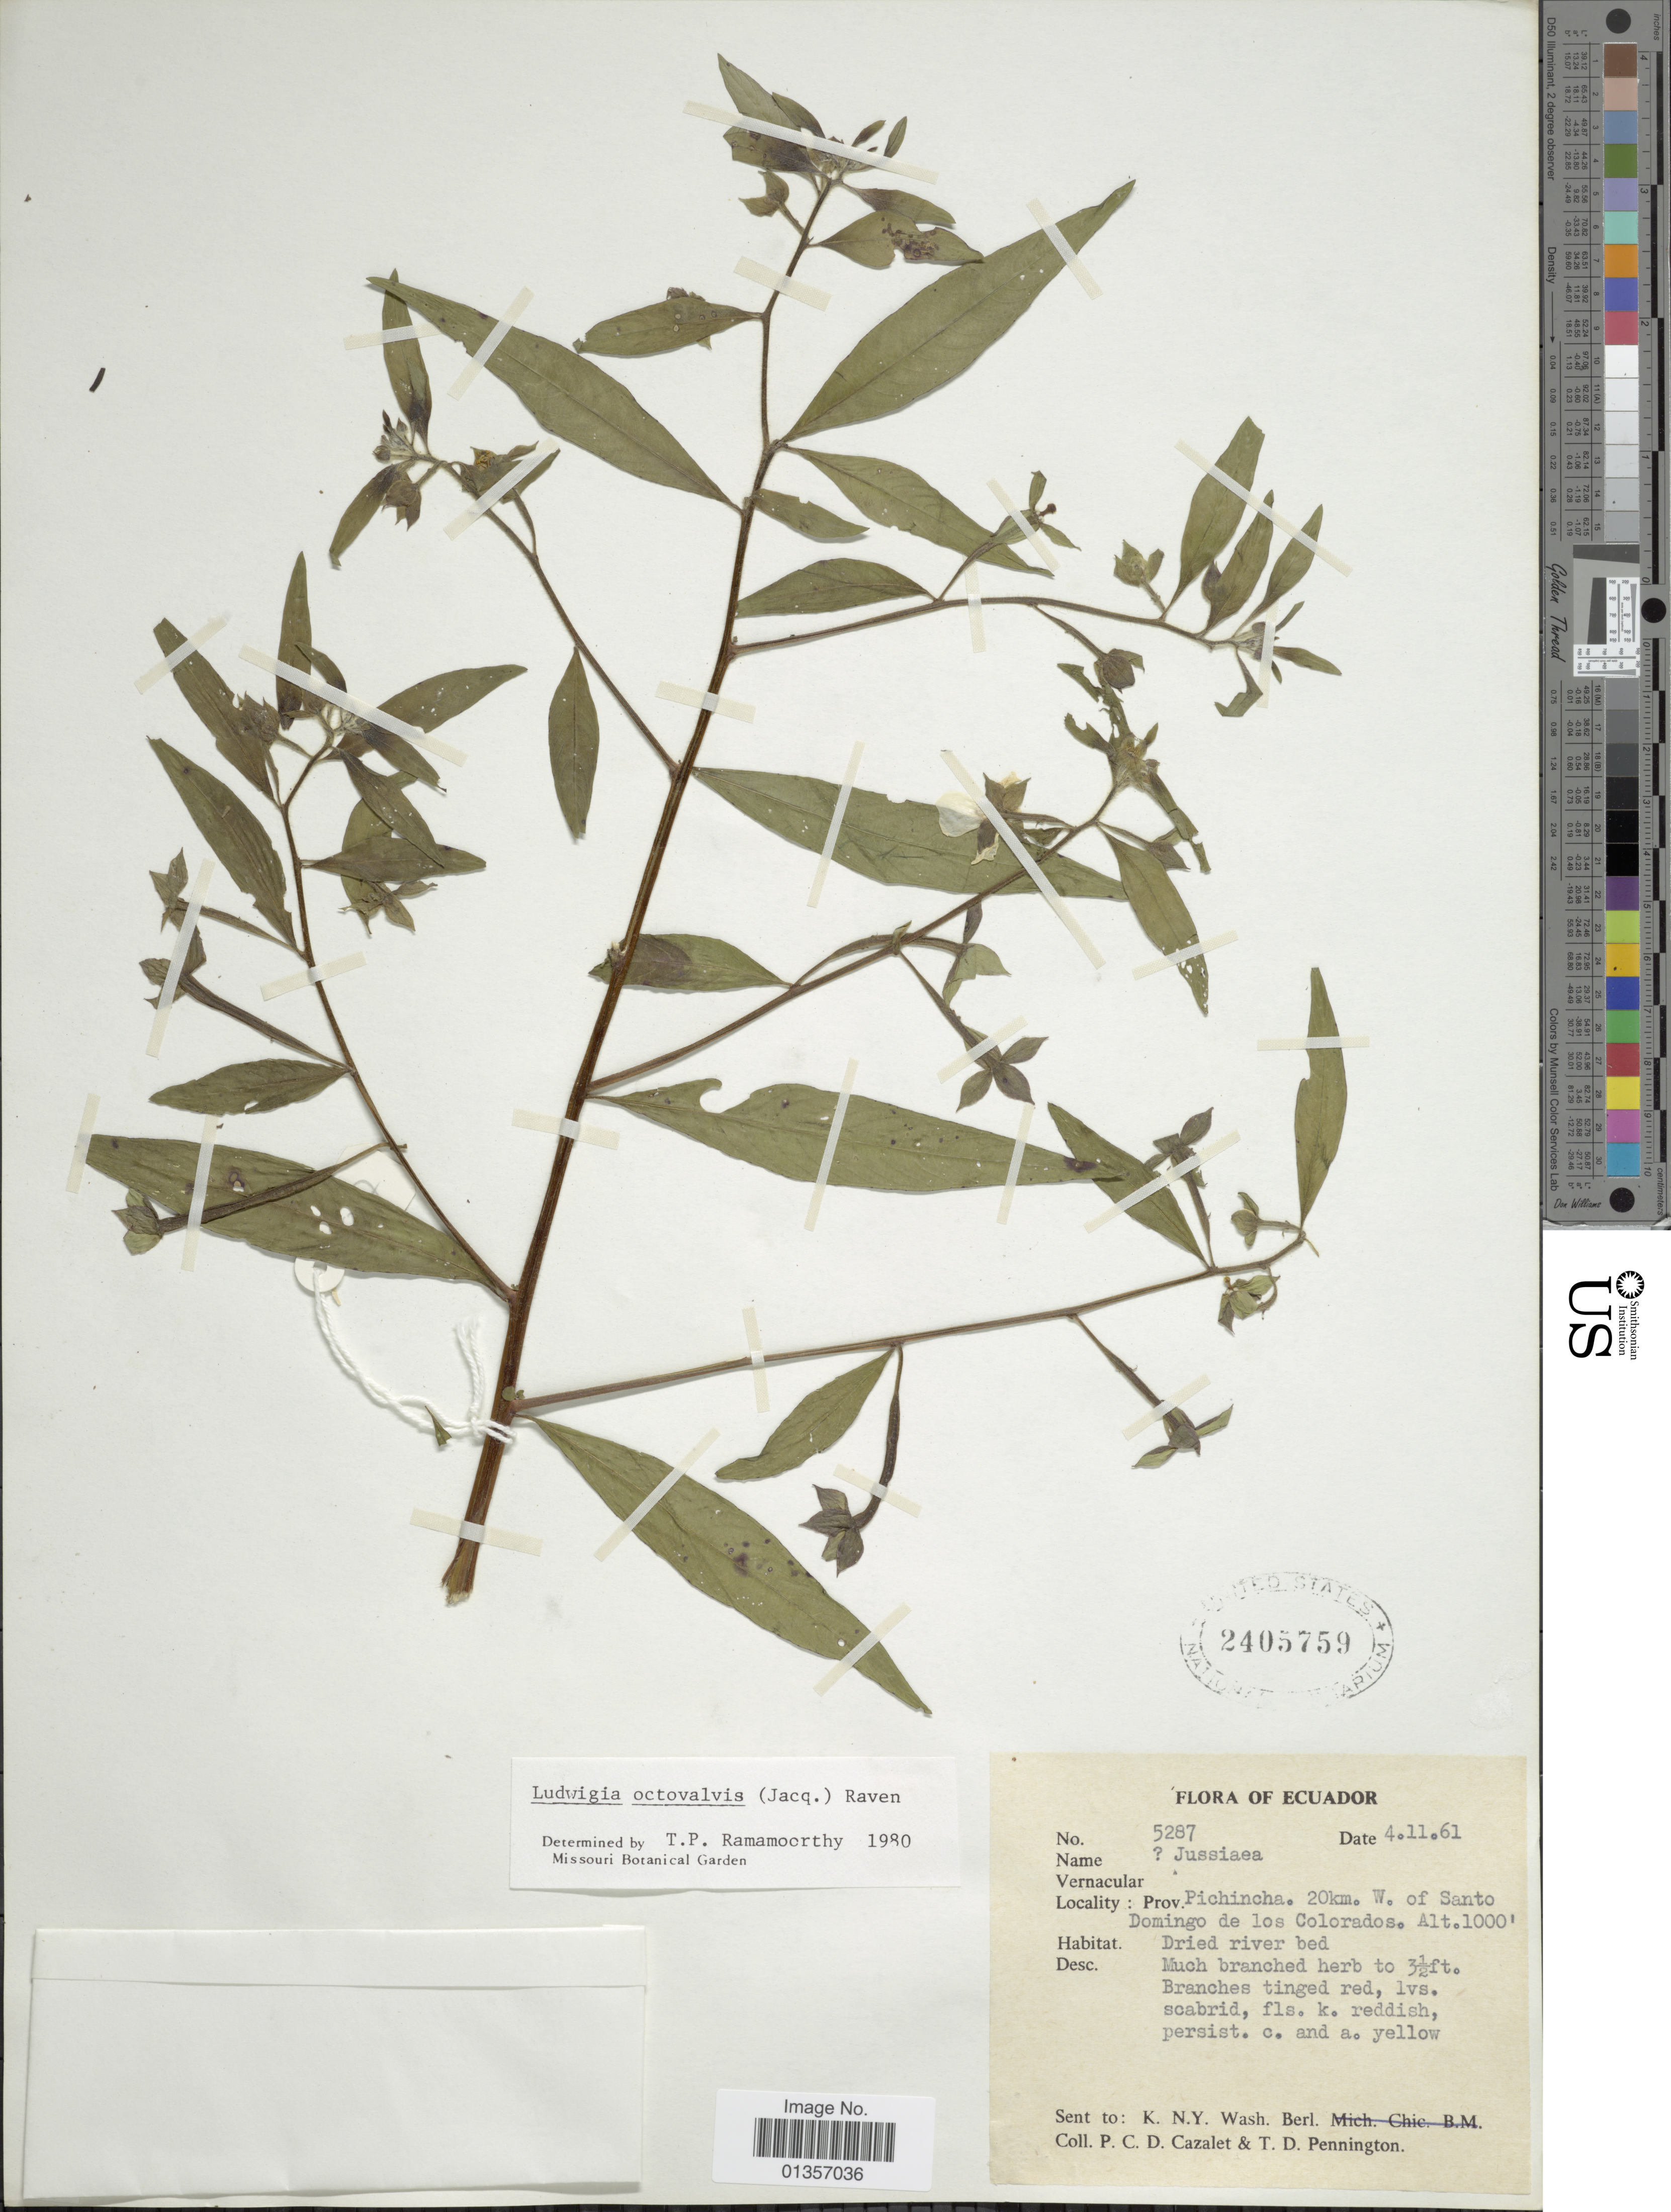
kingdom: Plantae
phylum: Tracheophyta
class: Magnoliopsida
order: Myrtales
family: Onagraceae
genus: Ludwigia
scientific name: Ludwigia octovalvis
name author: (Jacq.) P.H. Raven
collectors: P. C. D. Cazalet & T. D. Pennington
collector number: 5287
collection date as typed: Transcribed d/m/y: 4/11/61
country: Ecuador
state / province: Pichincha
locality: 20km. W. of Santo Domingo de los Colorados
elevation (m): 305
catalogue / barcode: US 2405759